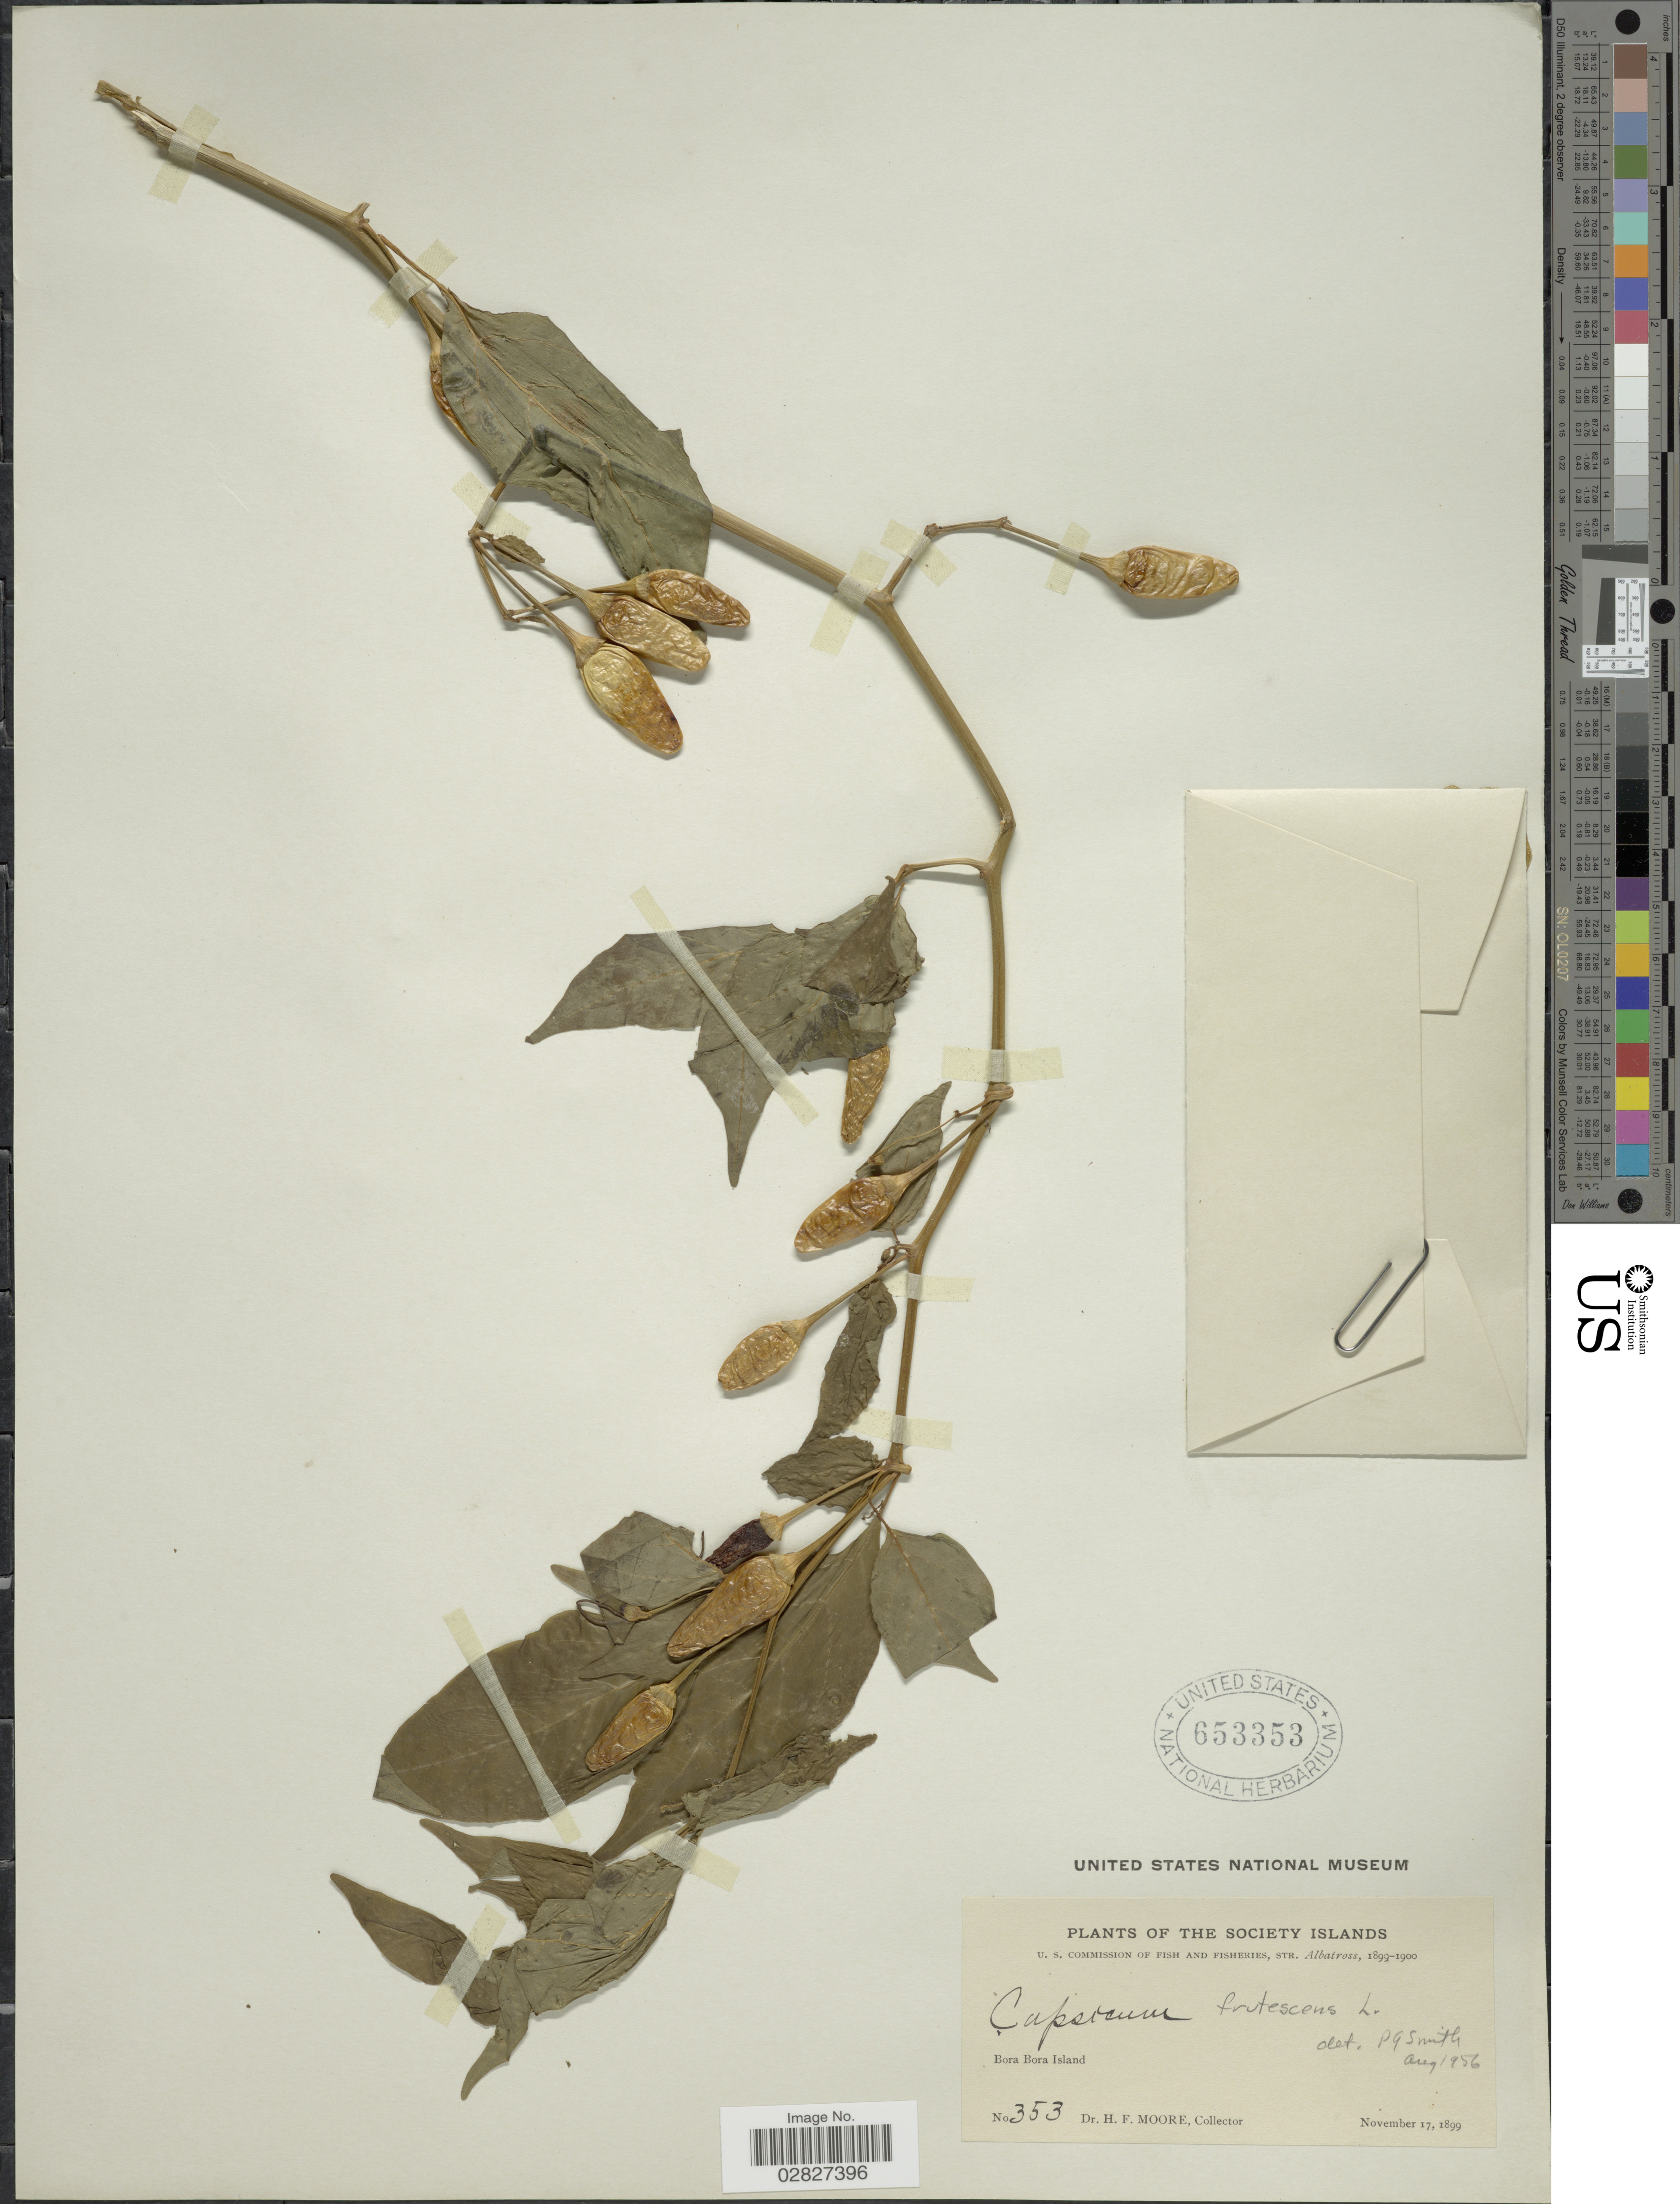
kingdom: Plantae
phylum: Tracheophyta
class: Magnoliopsida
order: Solanales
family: Solanaceae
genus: Capsicum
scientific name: Capsicum frutescens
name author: L.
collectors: H. F. Moore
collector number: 353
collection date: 1899-11-17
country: French Polynesia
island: Bora Bora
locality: Society Islands. Bora Bora Island.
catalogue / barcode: US 653353